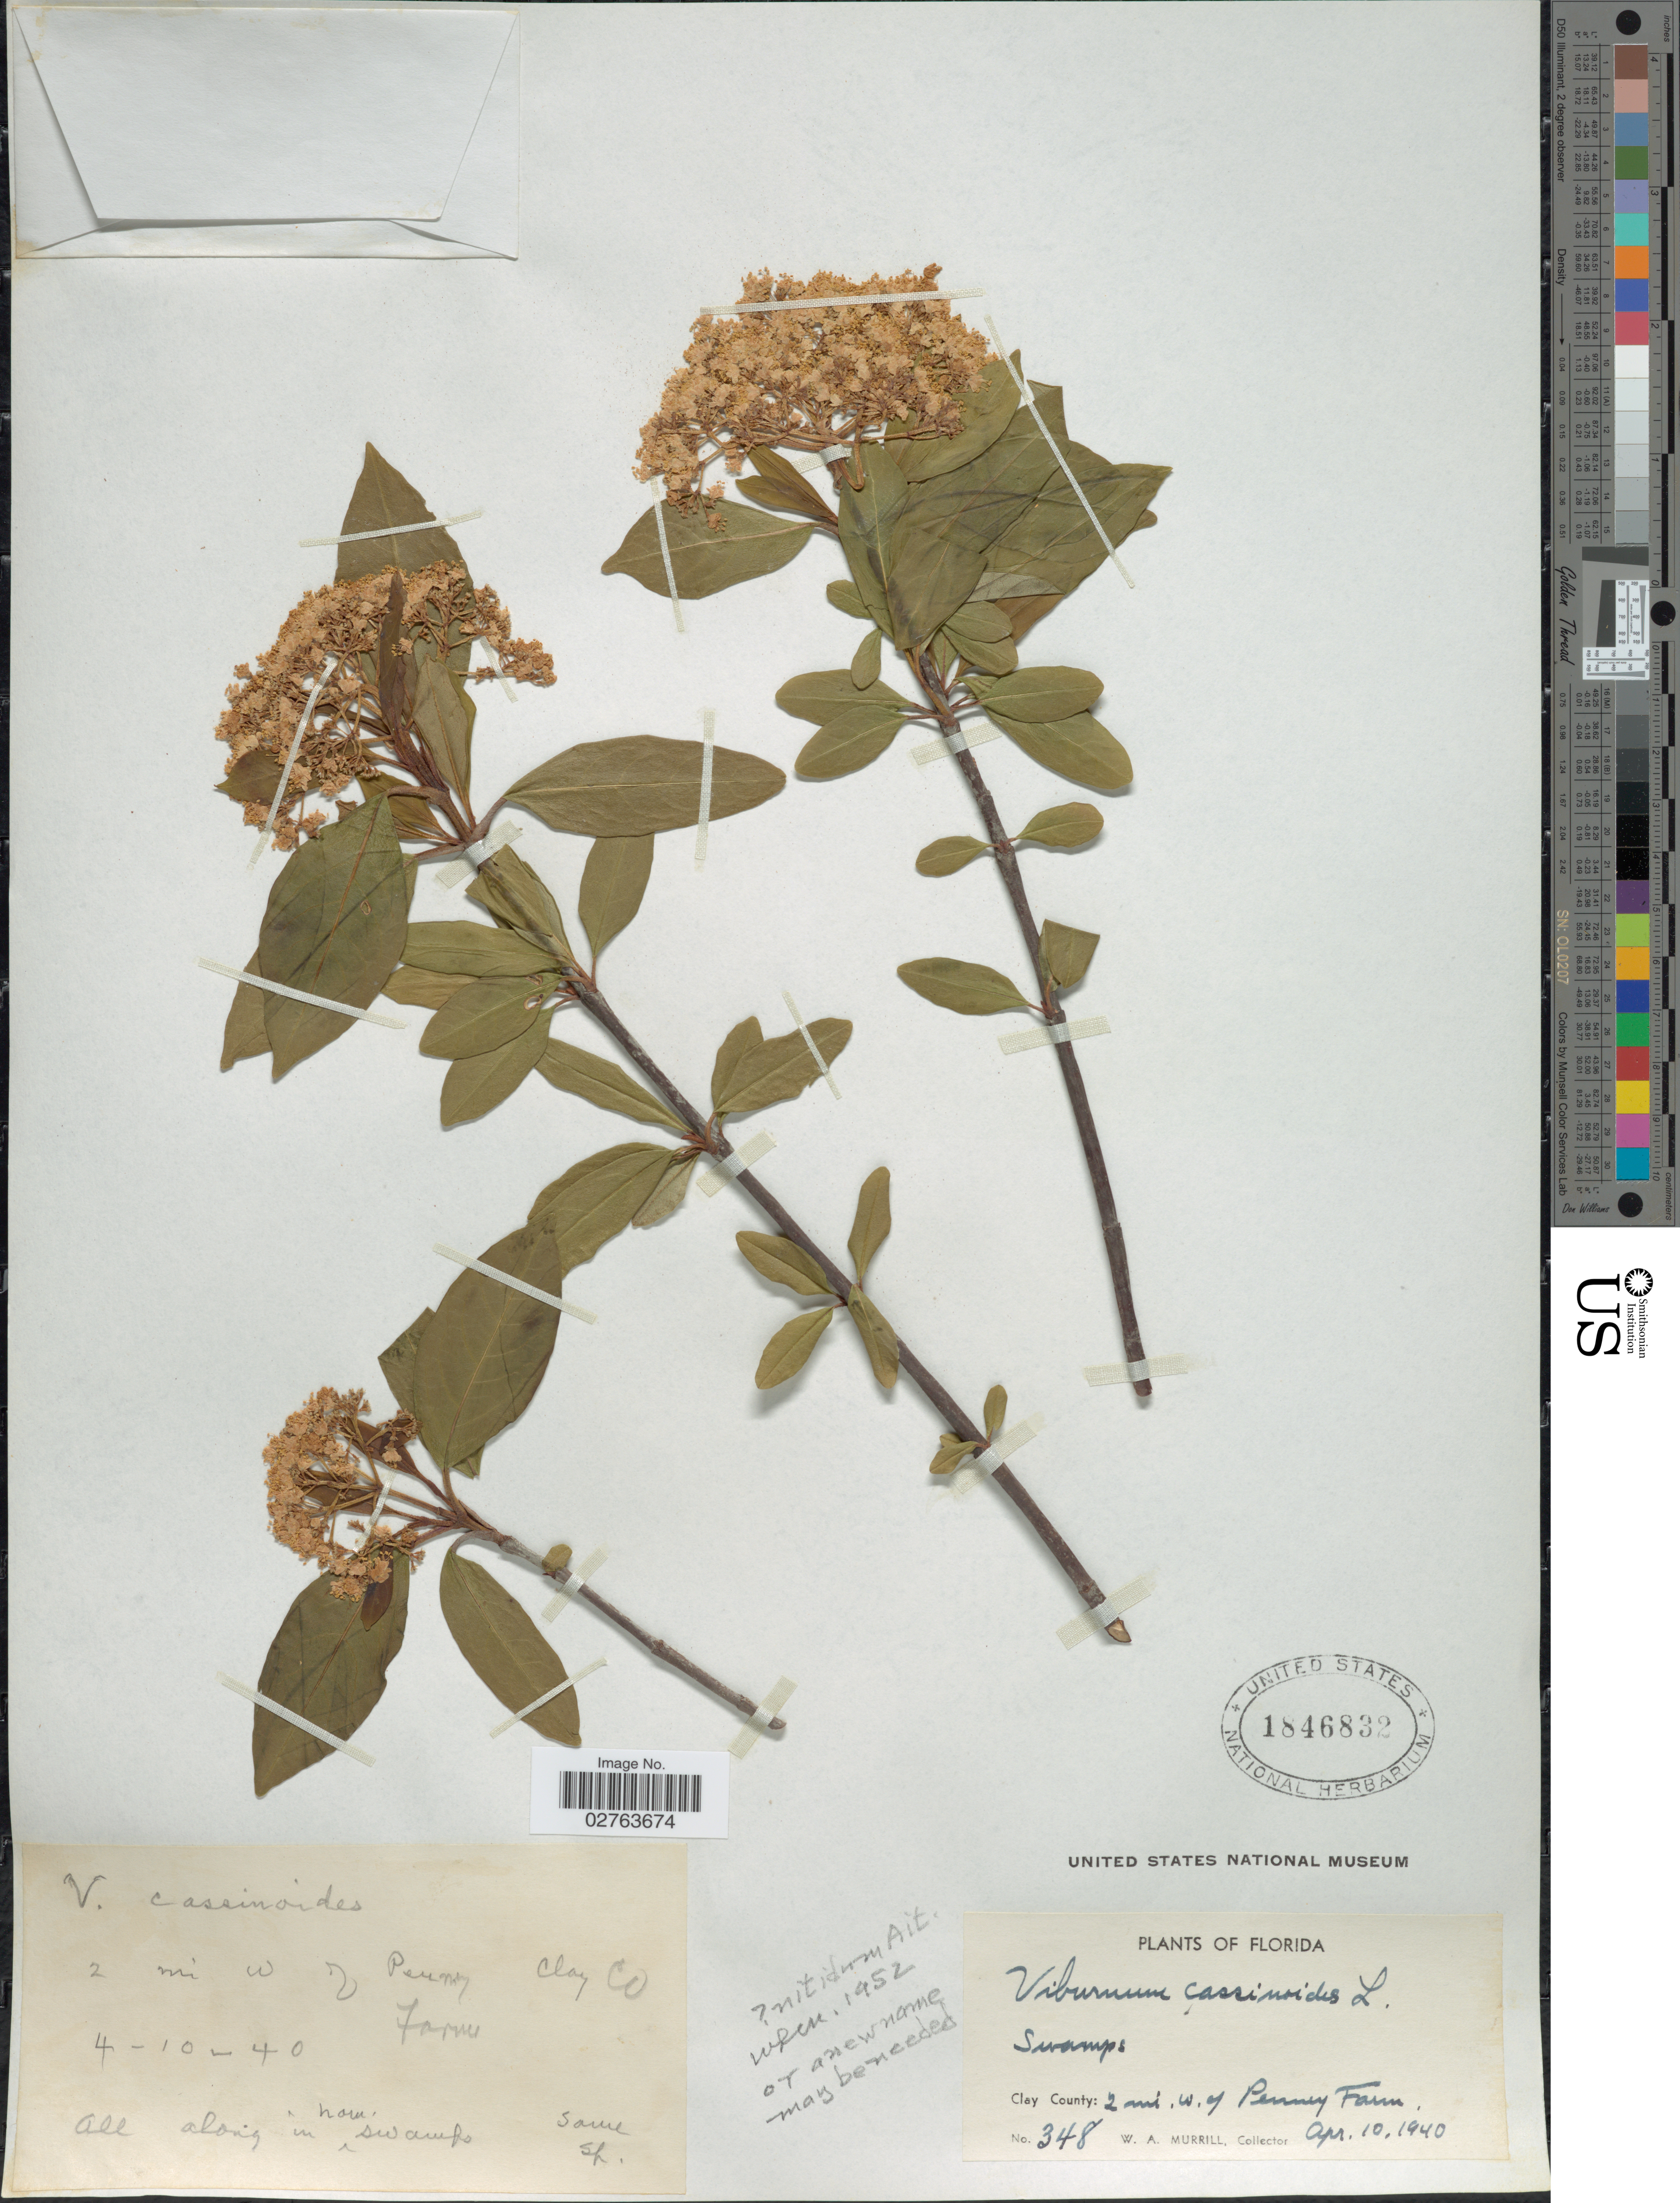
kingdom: Plantae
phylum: Tracheophyta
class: Magnoliopsida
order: Dipsacales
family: Viburnaceae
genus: Viburnum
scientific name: Viburnum nitidum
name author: Aiton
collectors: W. A. Murrill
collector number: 348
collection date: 1940-04-10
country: United States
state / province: Florida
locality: Clay County: 2 mi. W. of Penney Farm.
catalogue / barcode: US 1846832